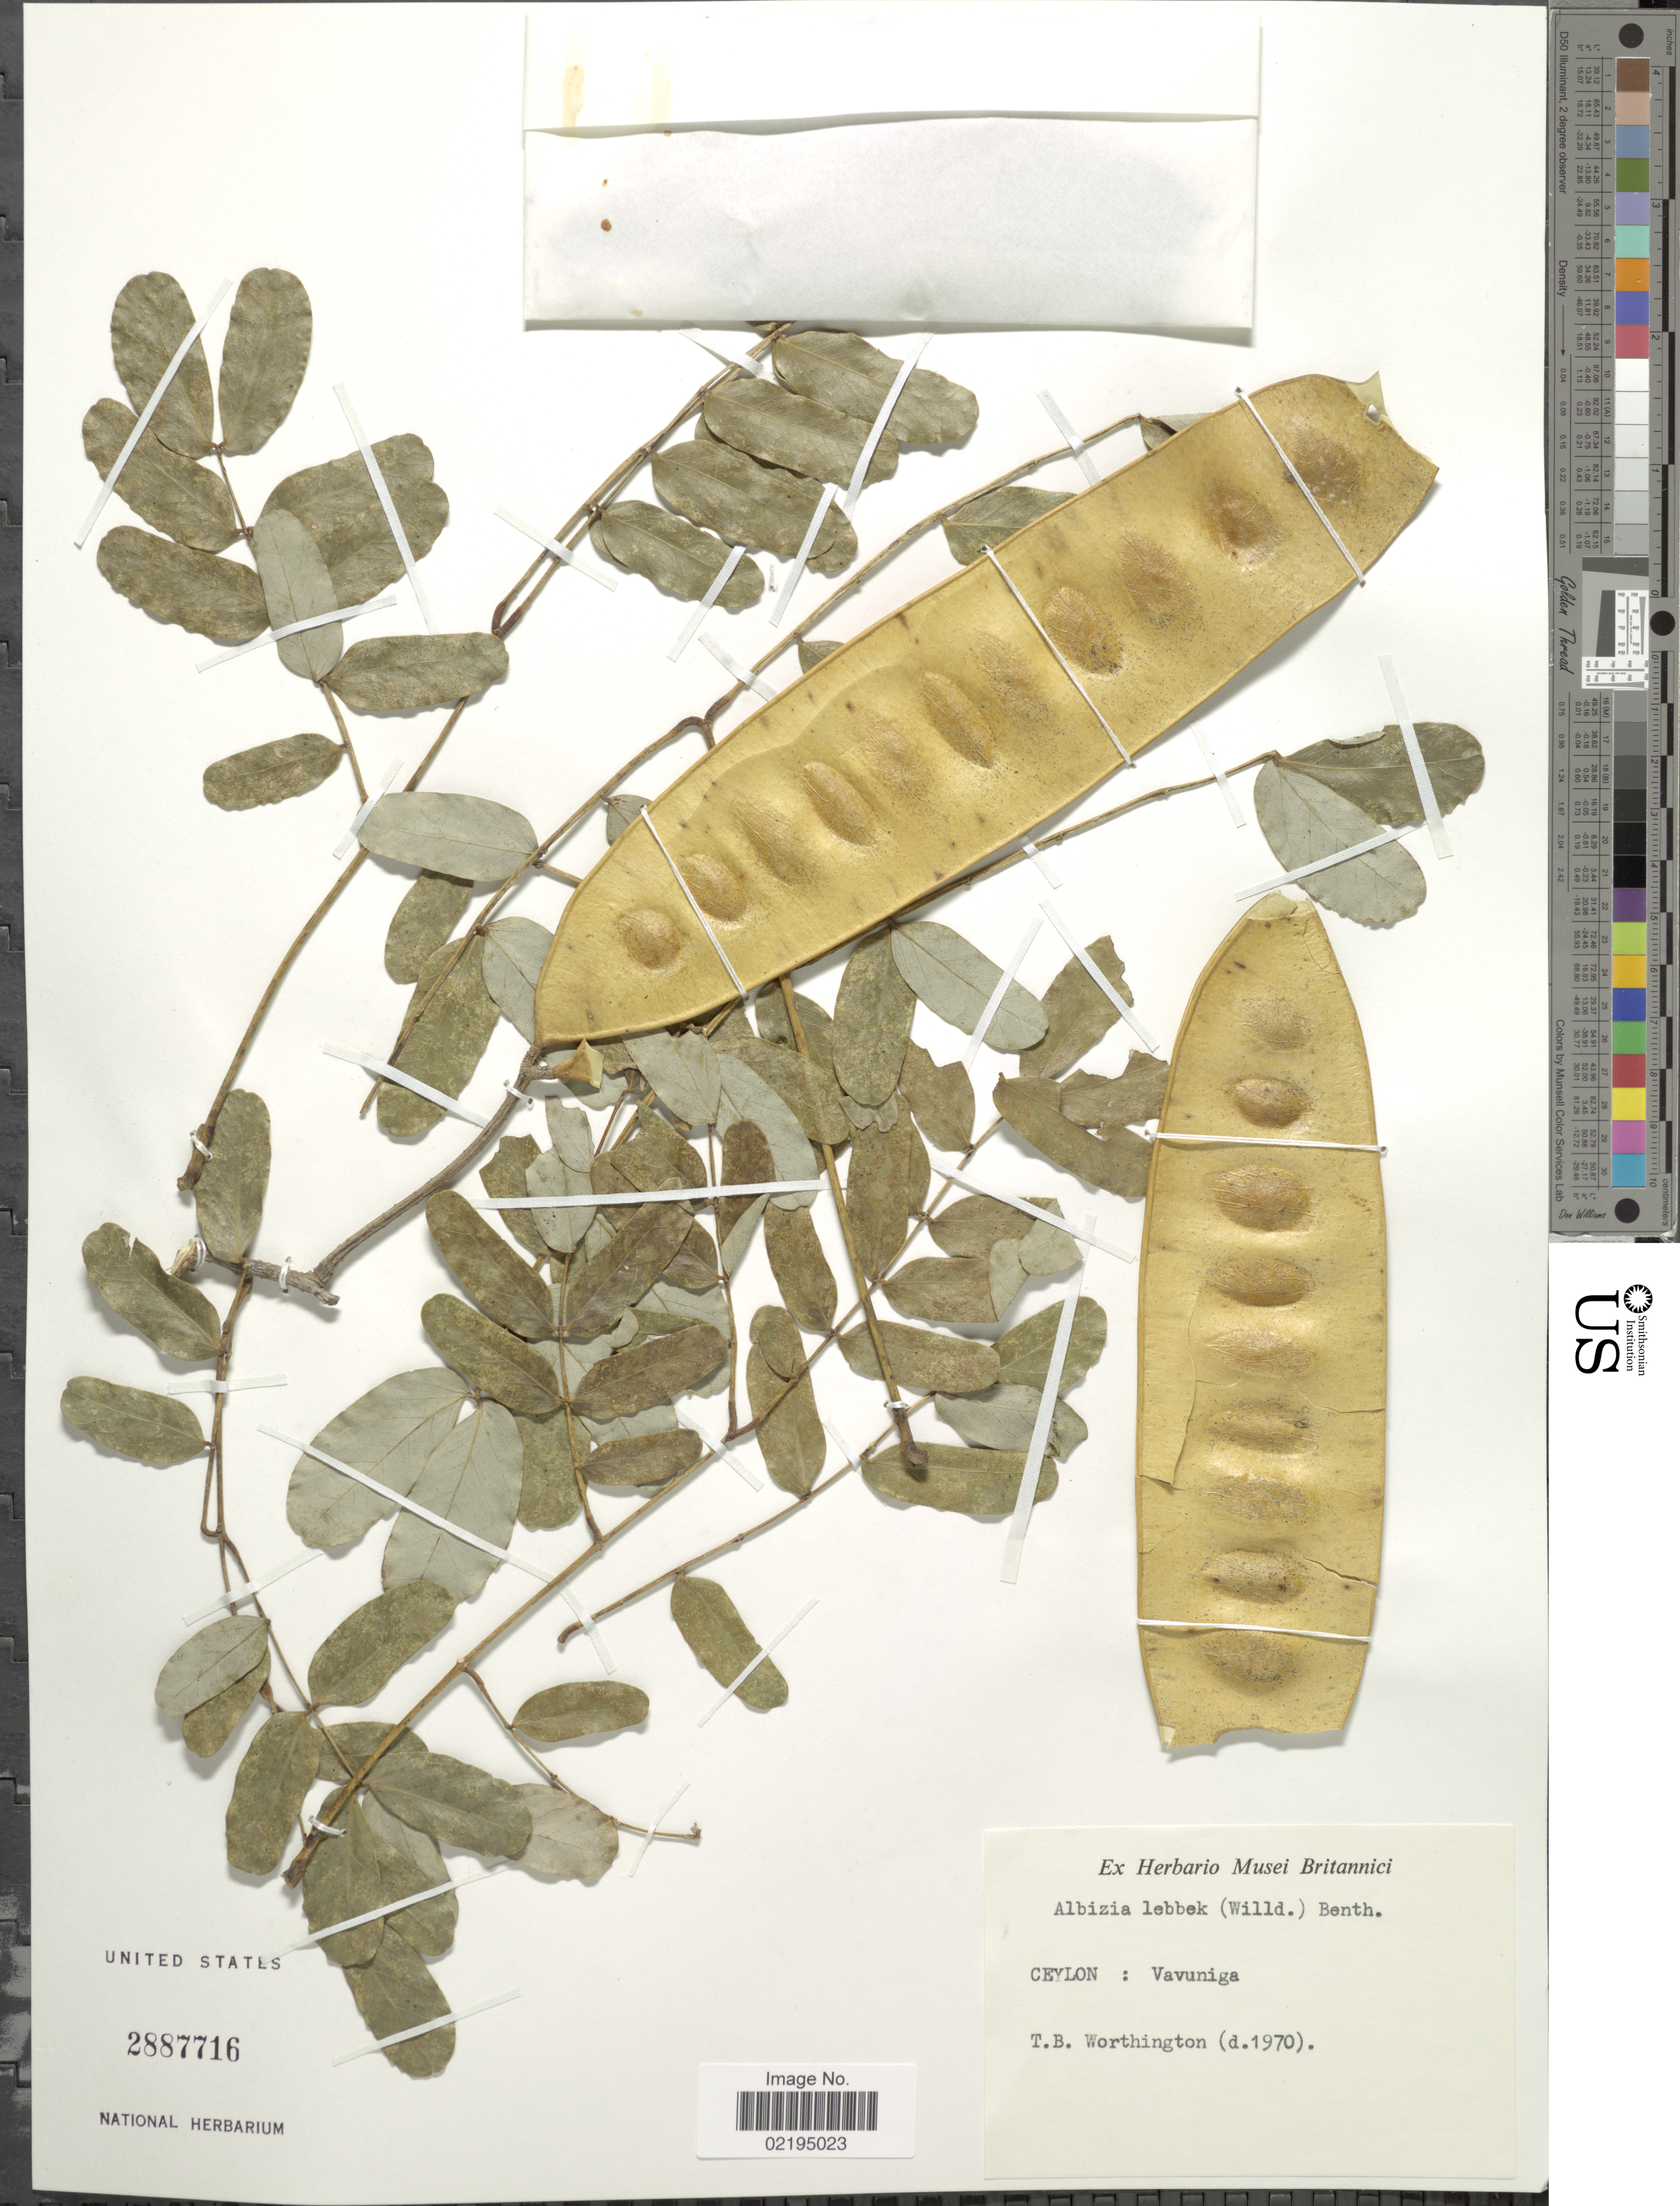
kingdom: Plantae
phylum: Tracheophyta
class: Magnoliopsida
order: Fabales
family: Fabaceae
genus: Albizia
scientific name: Albizia lebbeck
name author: (L.) Benth.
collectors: T. Worthington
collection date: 1970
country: Sri Lanka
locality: Vavuniga.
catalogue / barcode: US 2887716